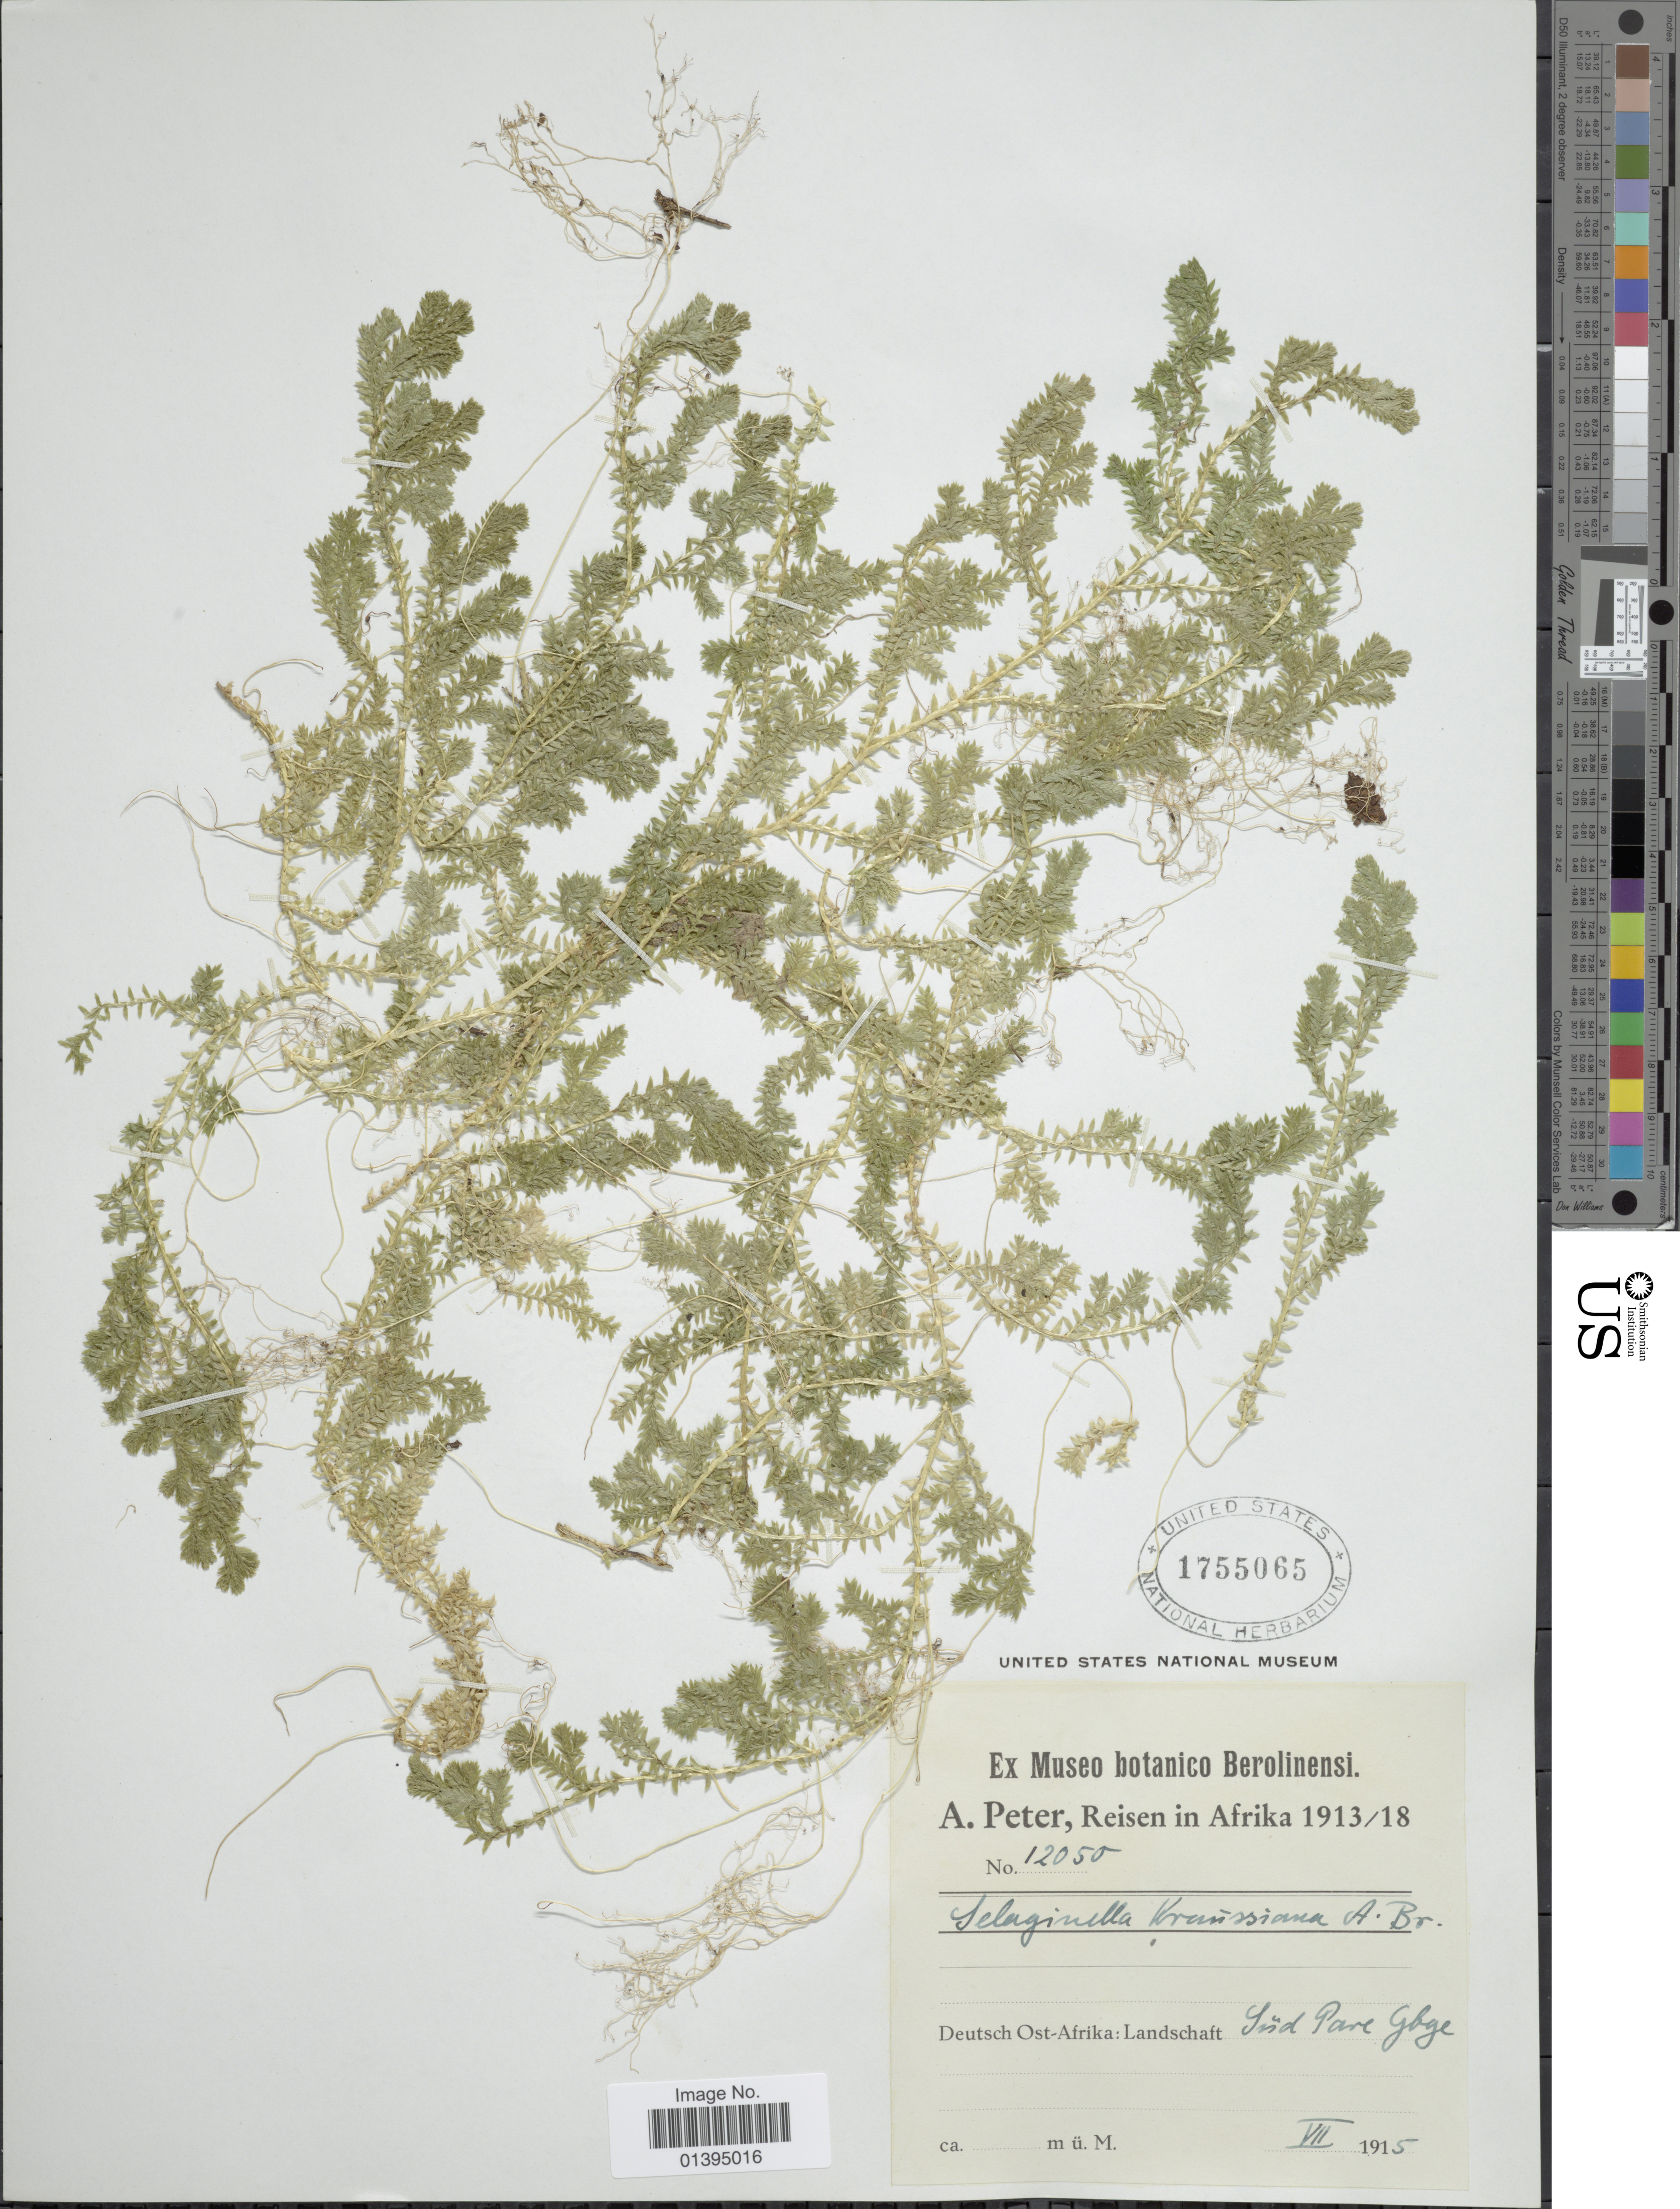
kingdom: Plantae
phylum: Tracheophyta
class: Lycopodiopsida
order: Selaginellales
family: Selaginellaceae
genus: Selaginella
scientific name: Selaginella kraussiana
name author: (Kunze) A. Braun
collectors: A. Peter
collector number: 12050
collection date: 1915-07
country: Tanzania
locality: Deutsch Os-Afrika: Landschaft Süd Pare Gbge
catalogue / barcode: US 1755065